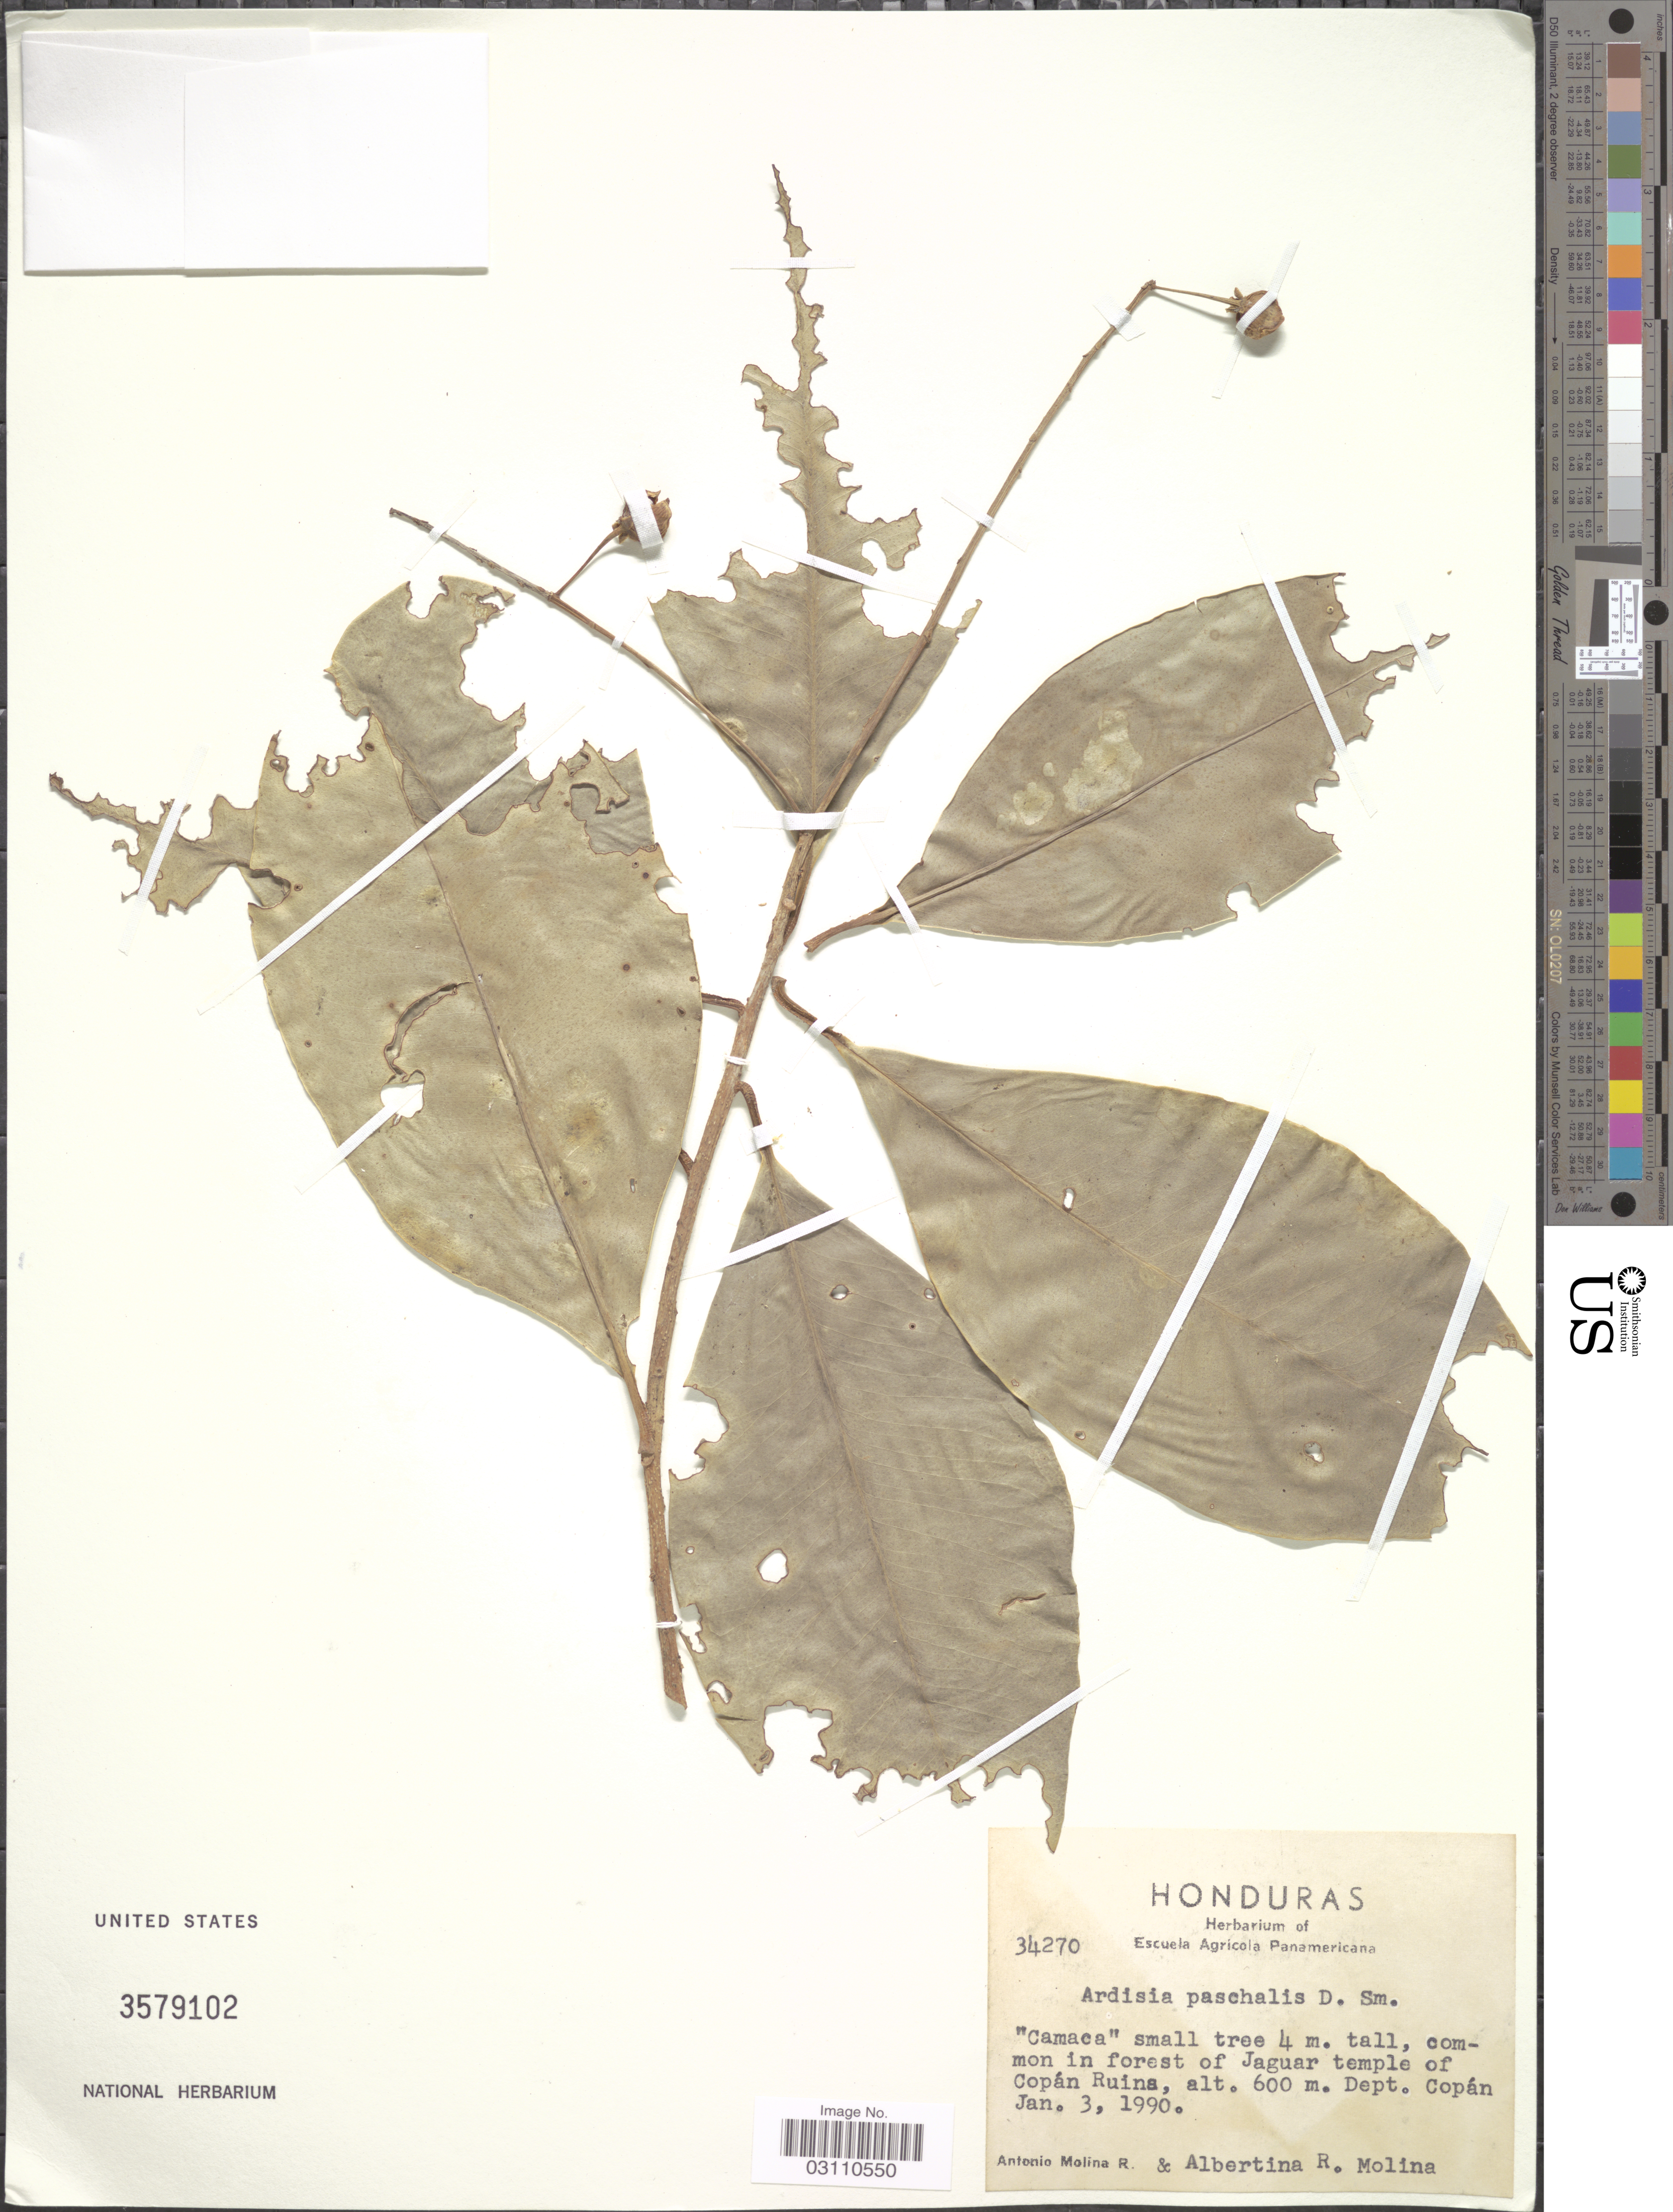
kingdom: Plantae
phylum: Tracheophyta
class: Magnoliopsida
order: Ericales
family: Primulaceae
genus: Ardisia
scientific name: Ardisia paschalis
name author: Donn. Sm.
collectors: A. Molina R. & A. R. Molina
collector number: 34270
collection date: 1990-01-03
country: Honduras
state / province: Copán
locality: Common in forest of Jaguar temple of Copán Ruins. Dept. Copán.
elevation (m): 600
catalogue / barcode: US 3579102